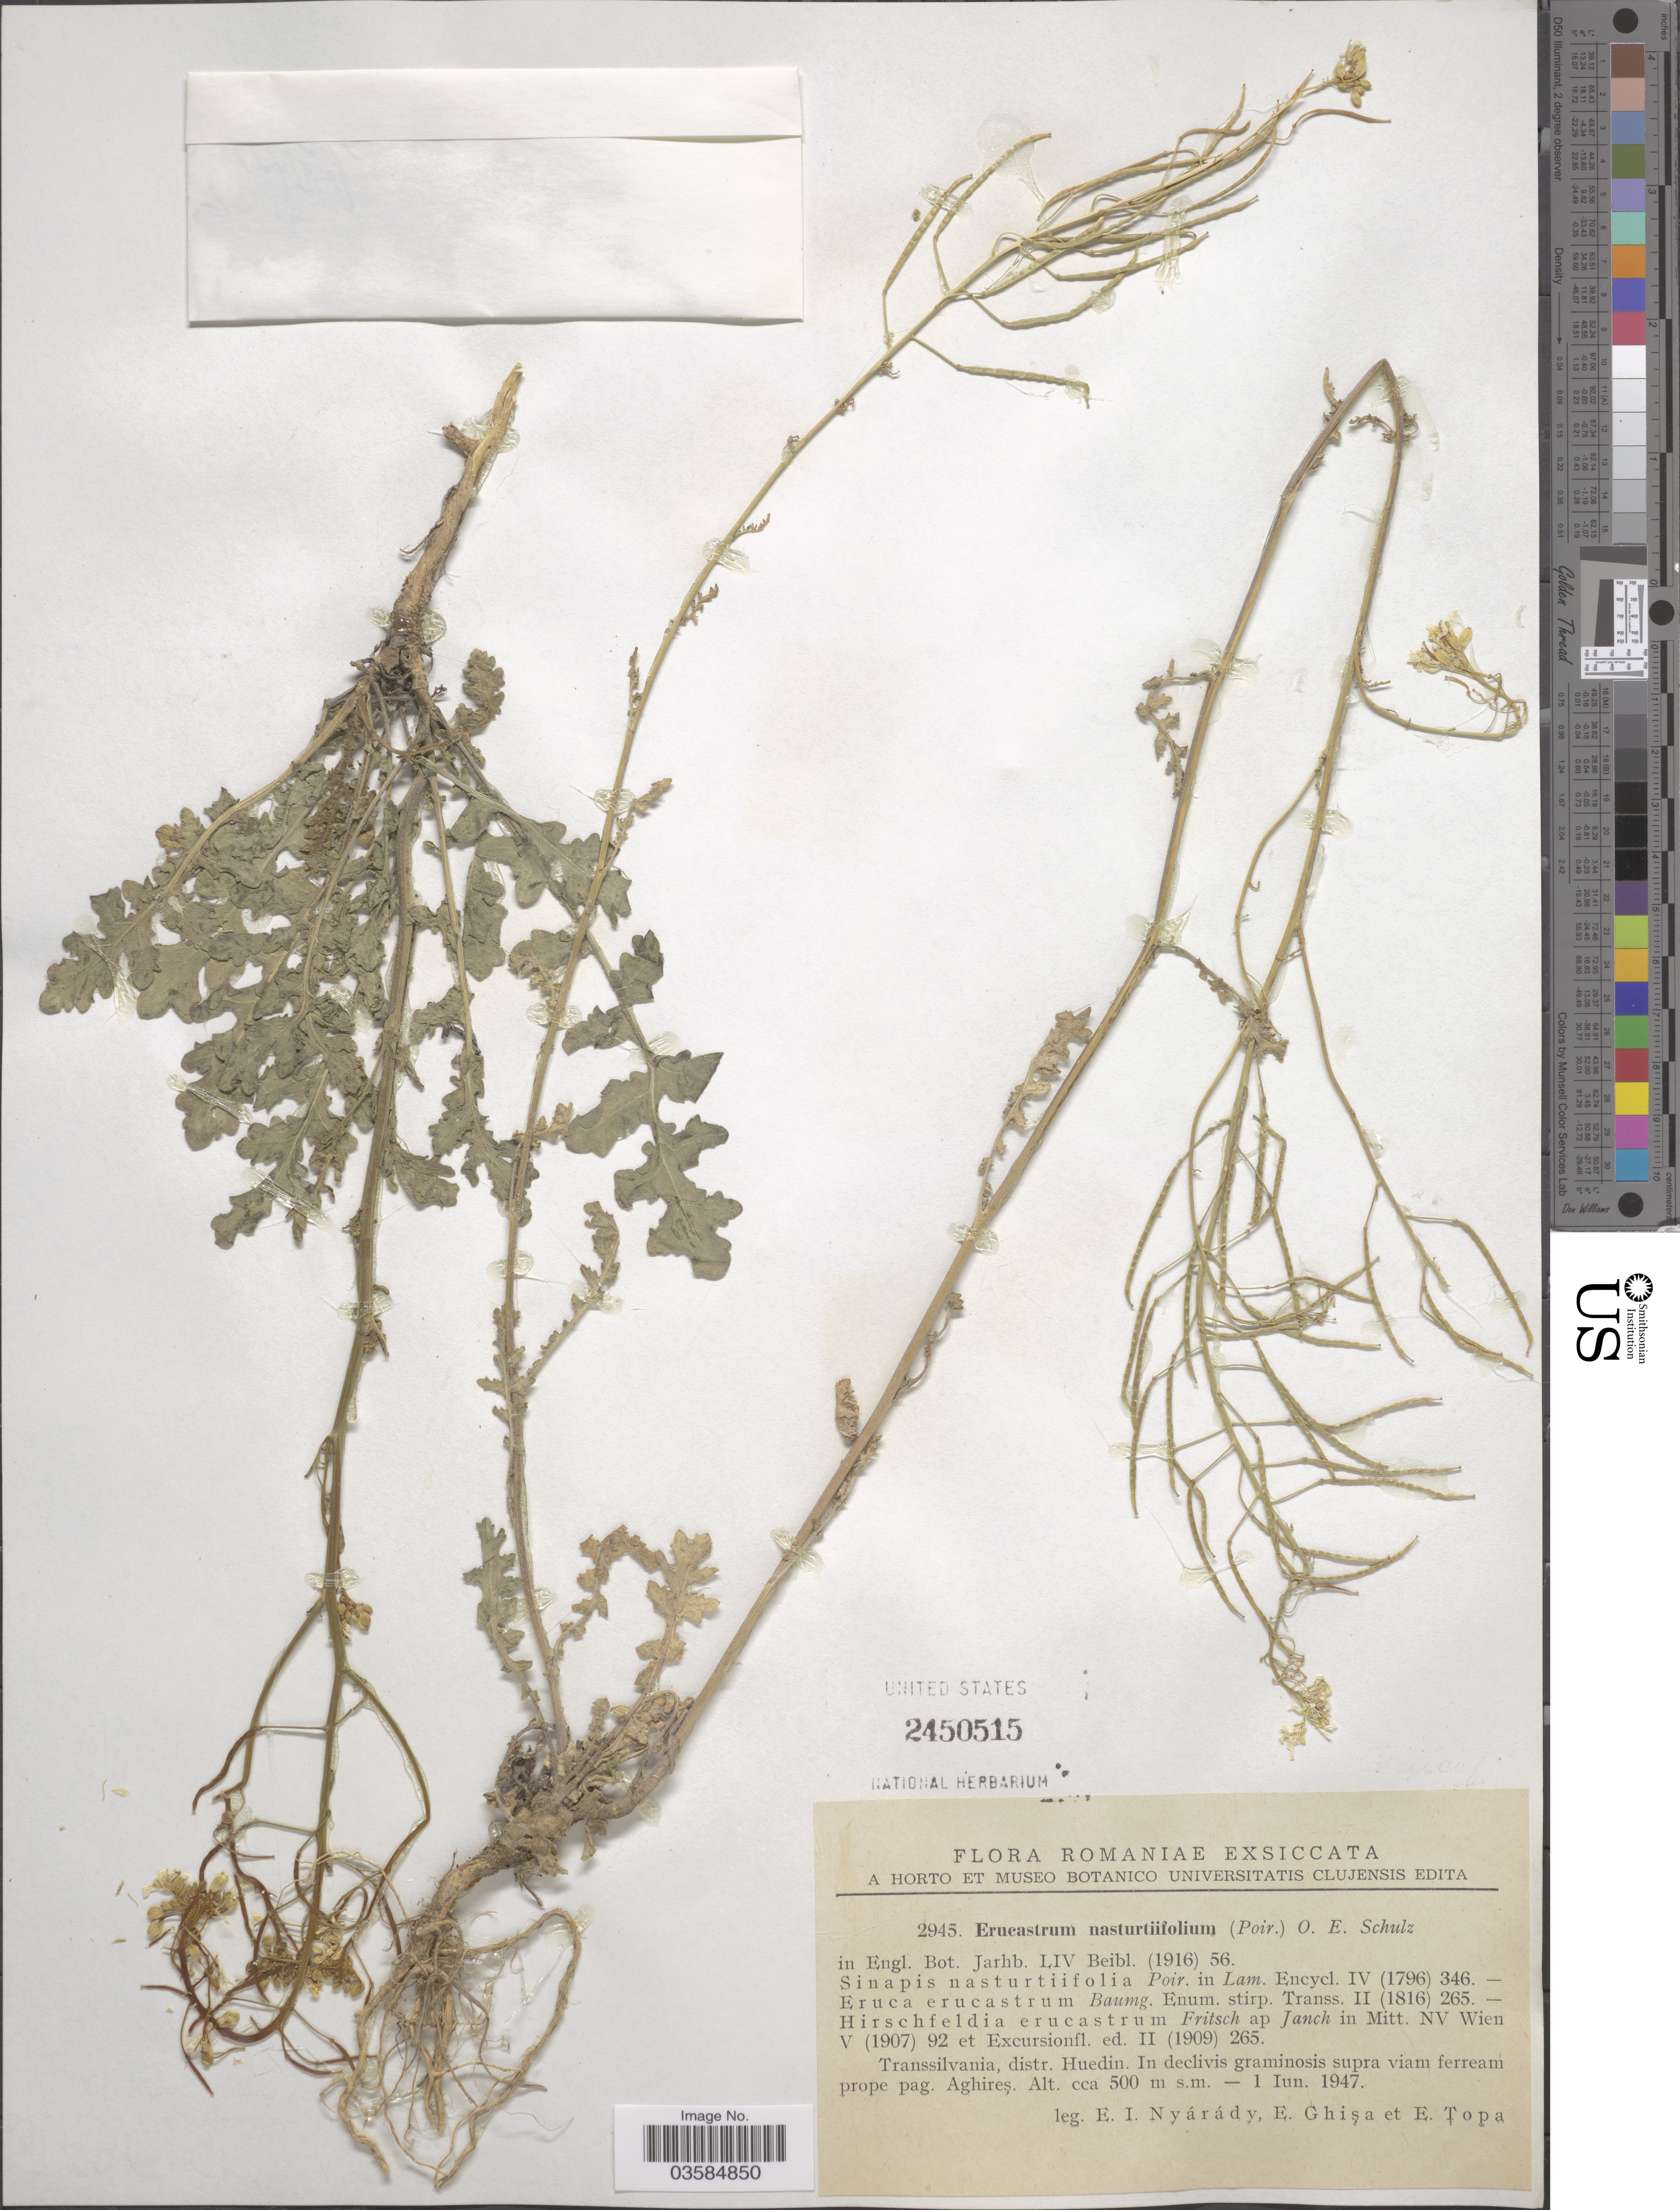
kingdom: Plantae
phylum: Tracheophyta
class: Magnoliopsida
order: Brassicales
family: Brassicaceae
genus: Erucastrum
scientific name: Erucastrum nasturtiifolium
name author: (Poir.) O.E. Schulz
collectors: E. Nyárády, E. Ghisa & E. Topa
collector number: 2945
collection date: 1947-06-01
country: Romania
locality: Transsilvania, distr. Huedin. In declivis graminosis supra viam ferream prope pag. Aghireş.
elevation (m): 500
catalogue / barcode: US 2450515